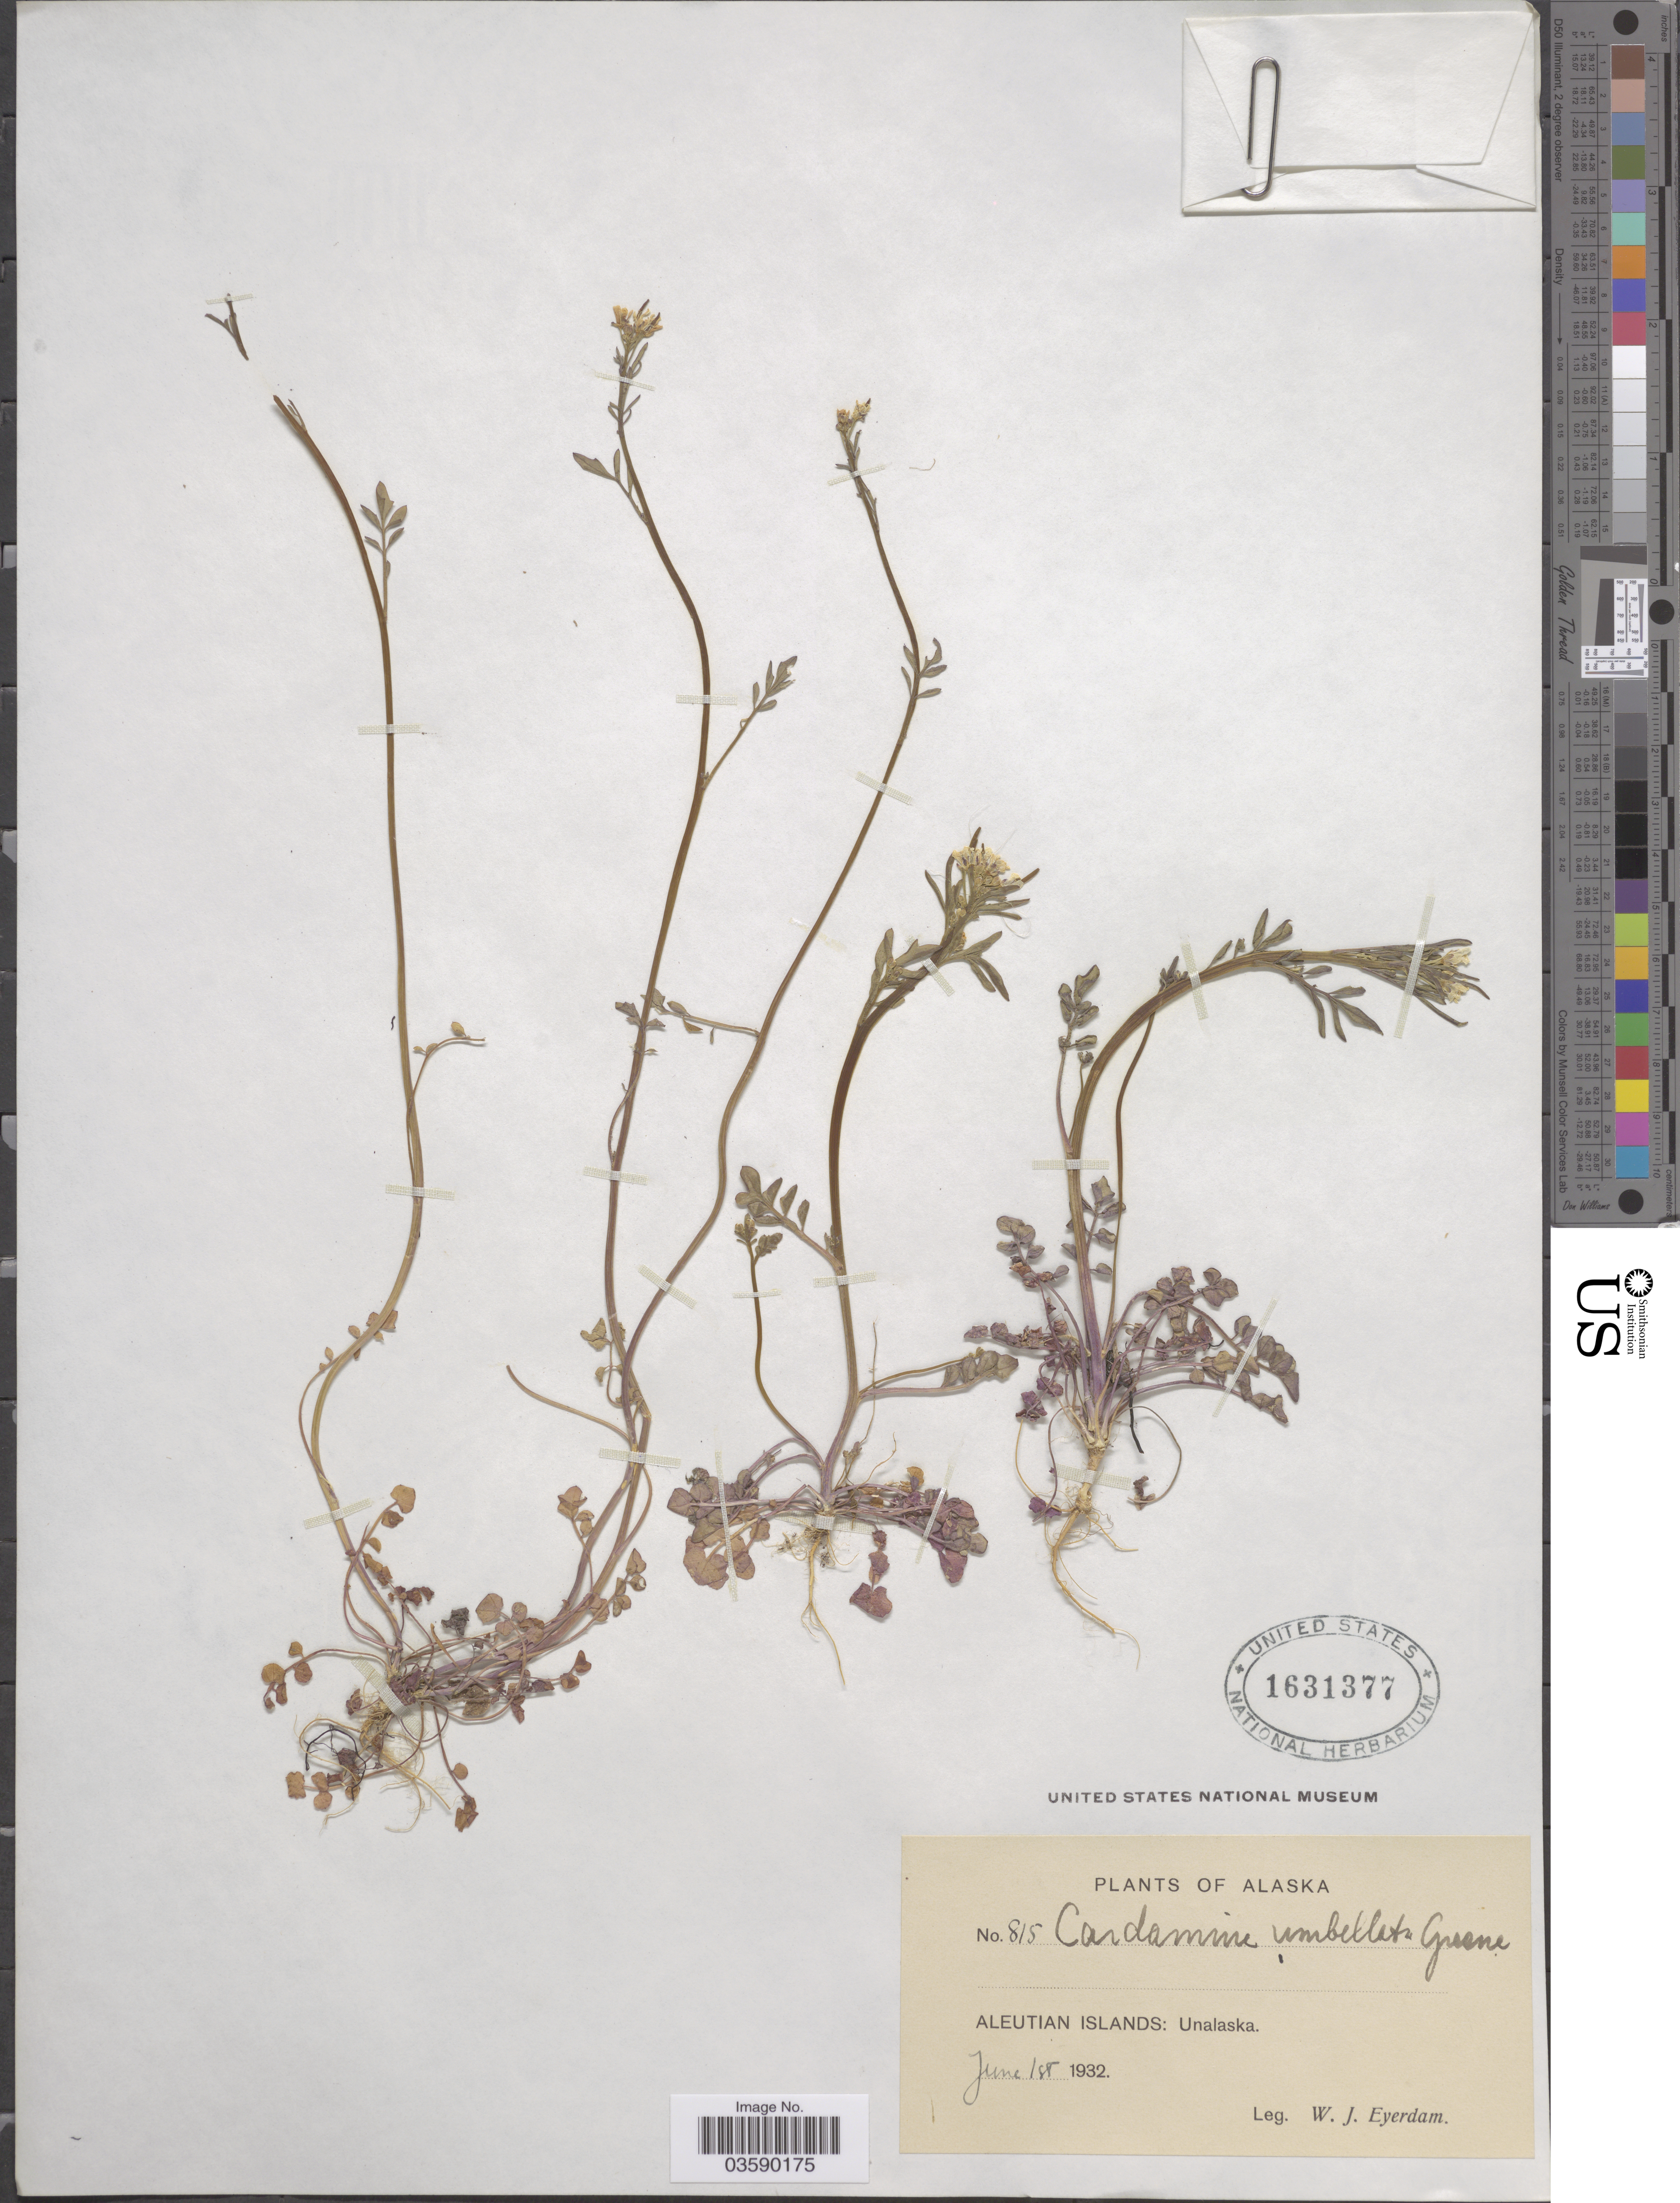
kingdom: Plantae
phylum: Tracheophyta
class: Magnoliopsida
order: Brassicales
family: Brassicaceae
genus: Cardamine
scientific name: Cardamine umbellata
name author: Greene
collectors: W. J. Eyerdam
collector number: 815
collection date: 1932-06-01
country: United States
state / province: Alaska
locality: Aleutian islands: Unalaska.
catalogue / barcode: US 1631377